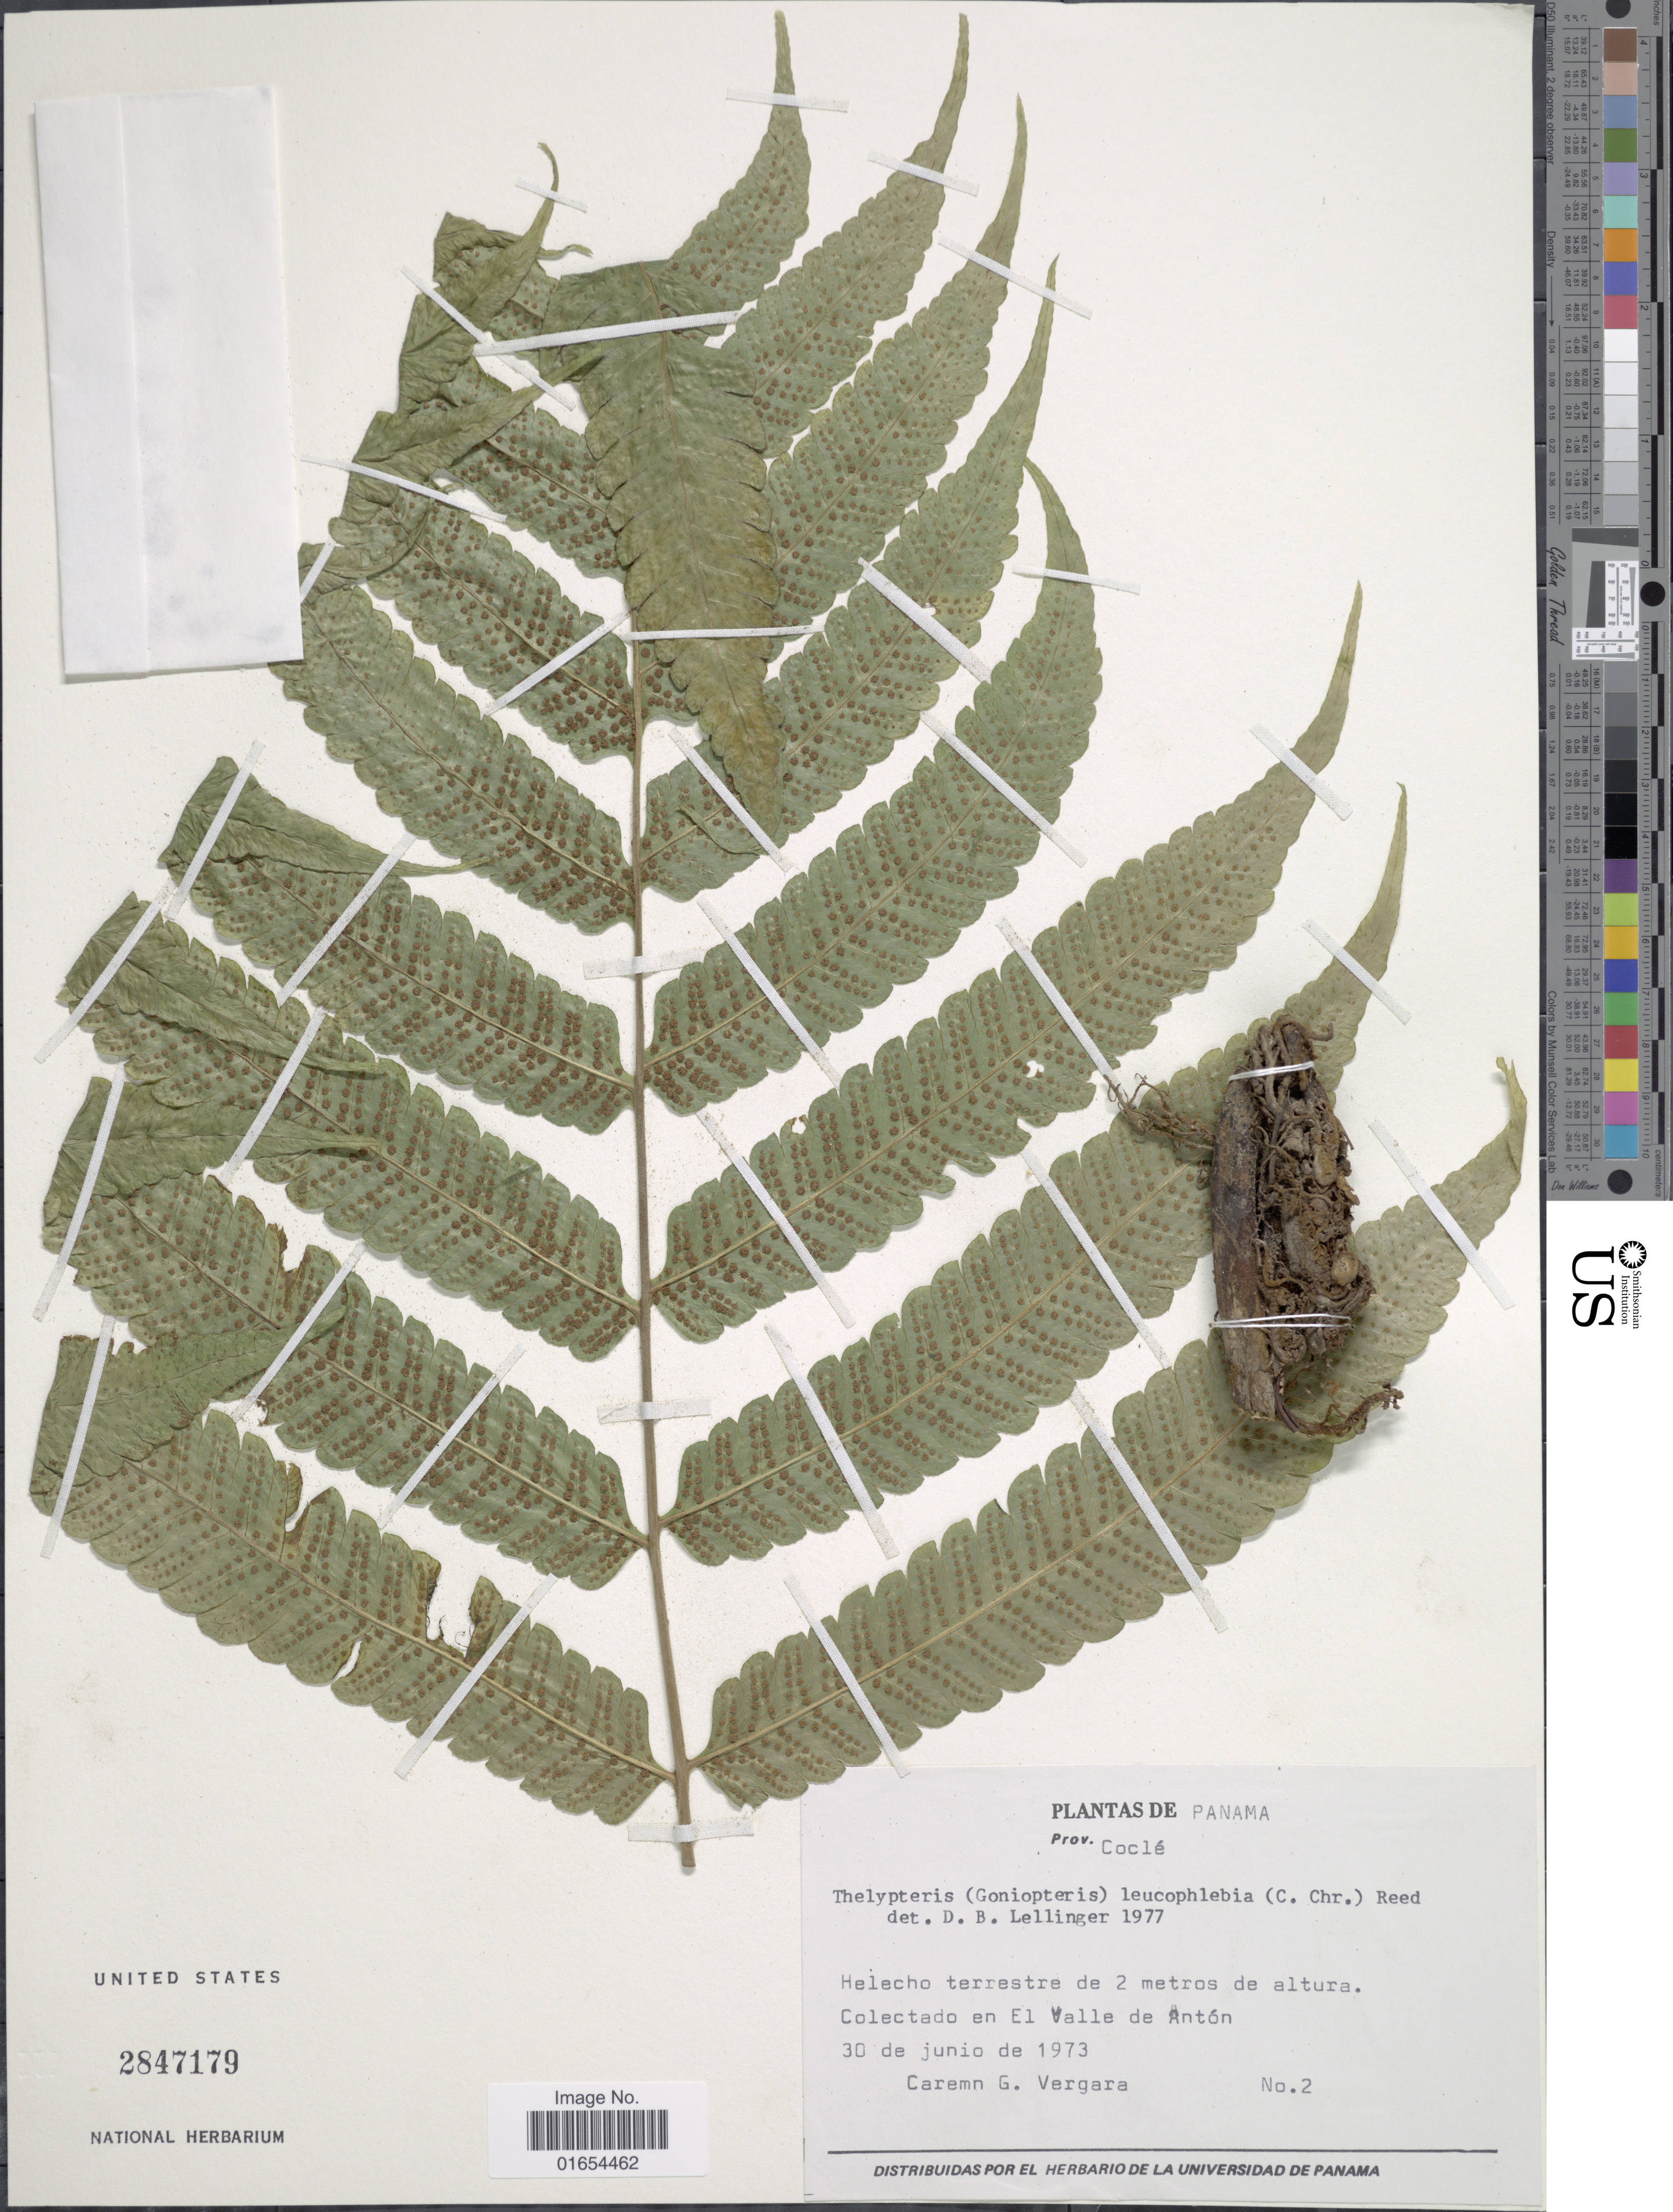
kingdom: Plantae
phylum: Tracheophyta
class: Polypodiopsida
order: Polypodiales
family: Thelypteridaceae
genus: Goniopteris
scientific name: Goniopteris urbanii comb. ined.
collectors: C. Vergara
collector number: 2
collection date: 1973-06-30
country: Panama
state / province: Coclé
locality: Helecho terrestre de 2 metros de altura. Colectado en El Valle de Anton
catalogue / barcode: US 2847179